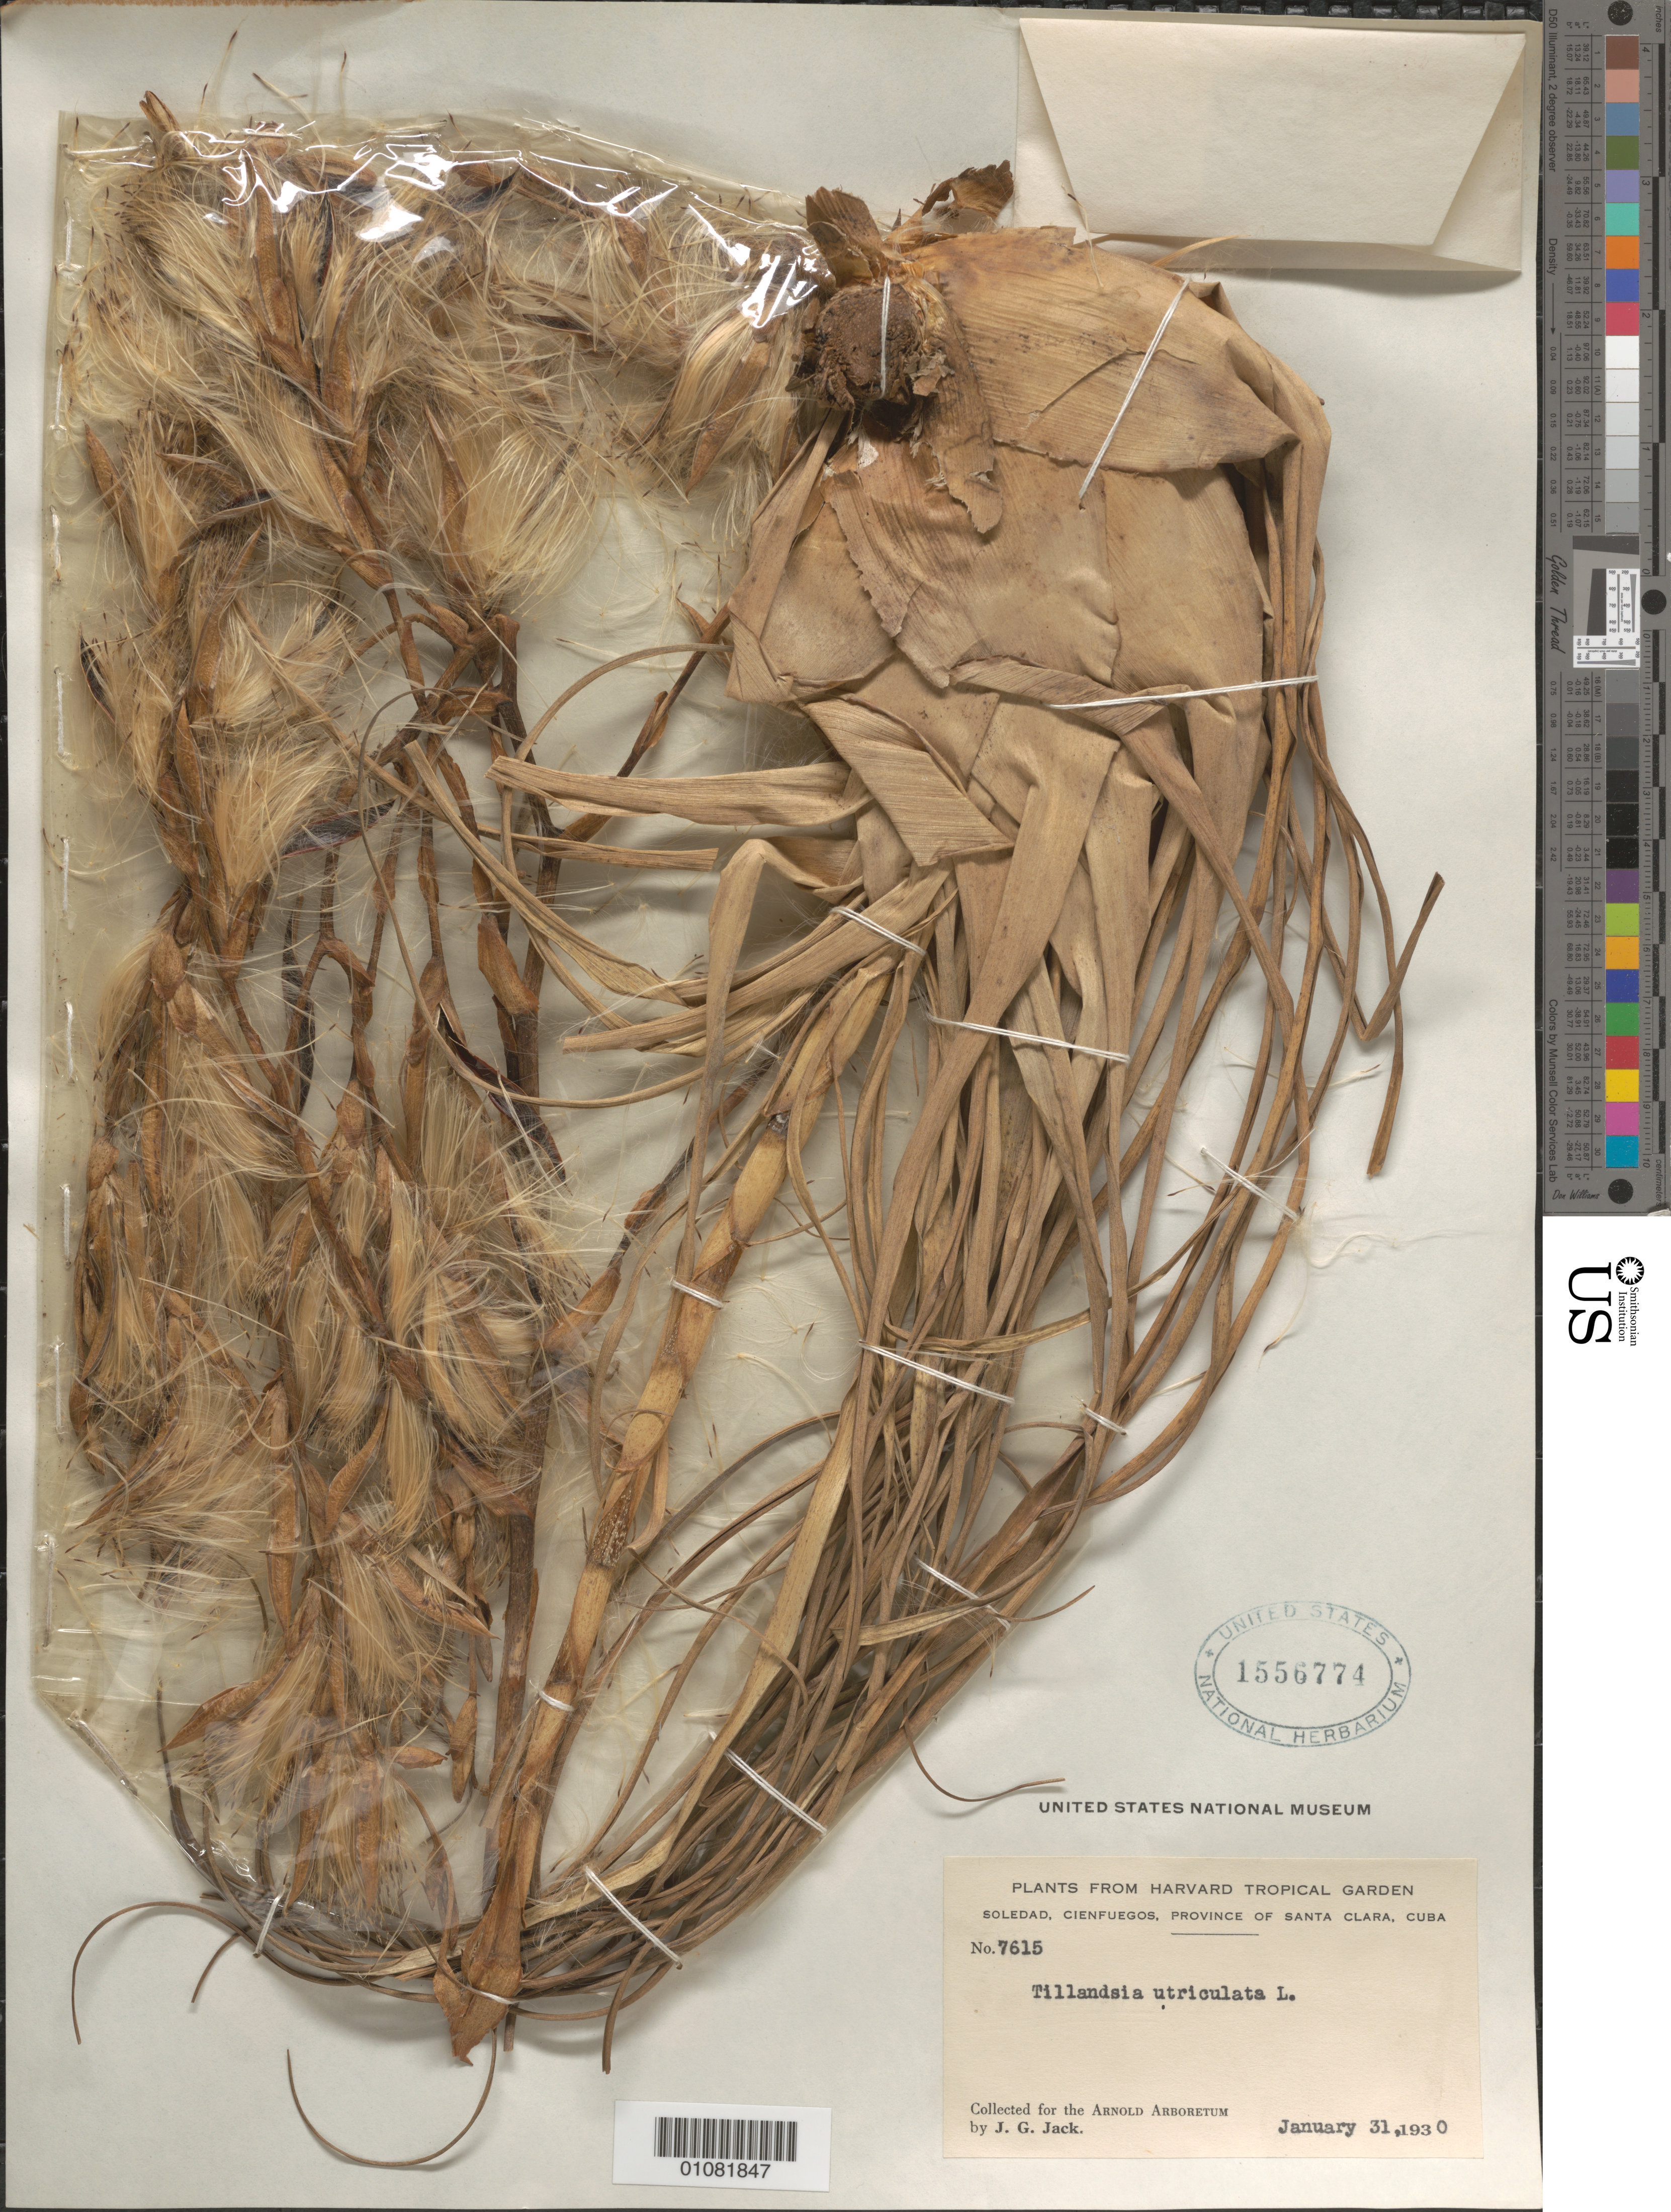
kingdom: Plantae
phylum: Tracheophyta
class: Liliopsida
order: Poales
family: Bromeliaceae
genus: Tillandsia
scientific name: Tillandsia utriculata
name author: L.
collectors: J. G. Jack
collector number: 7615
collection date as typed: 31 Jan 1930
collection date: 1930-01-31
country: Cuba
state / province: Cienfuegos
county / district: Santa Clara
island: Cuba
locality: Soledad, Cienfuegos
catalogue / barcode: US 1556774